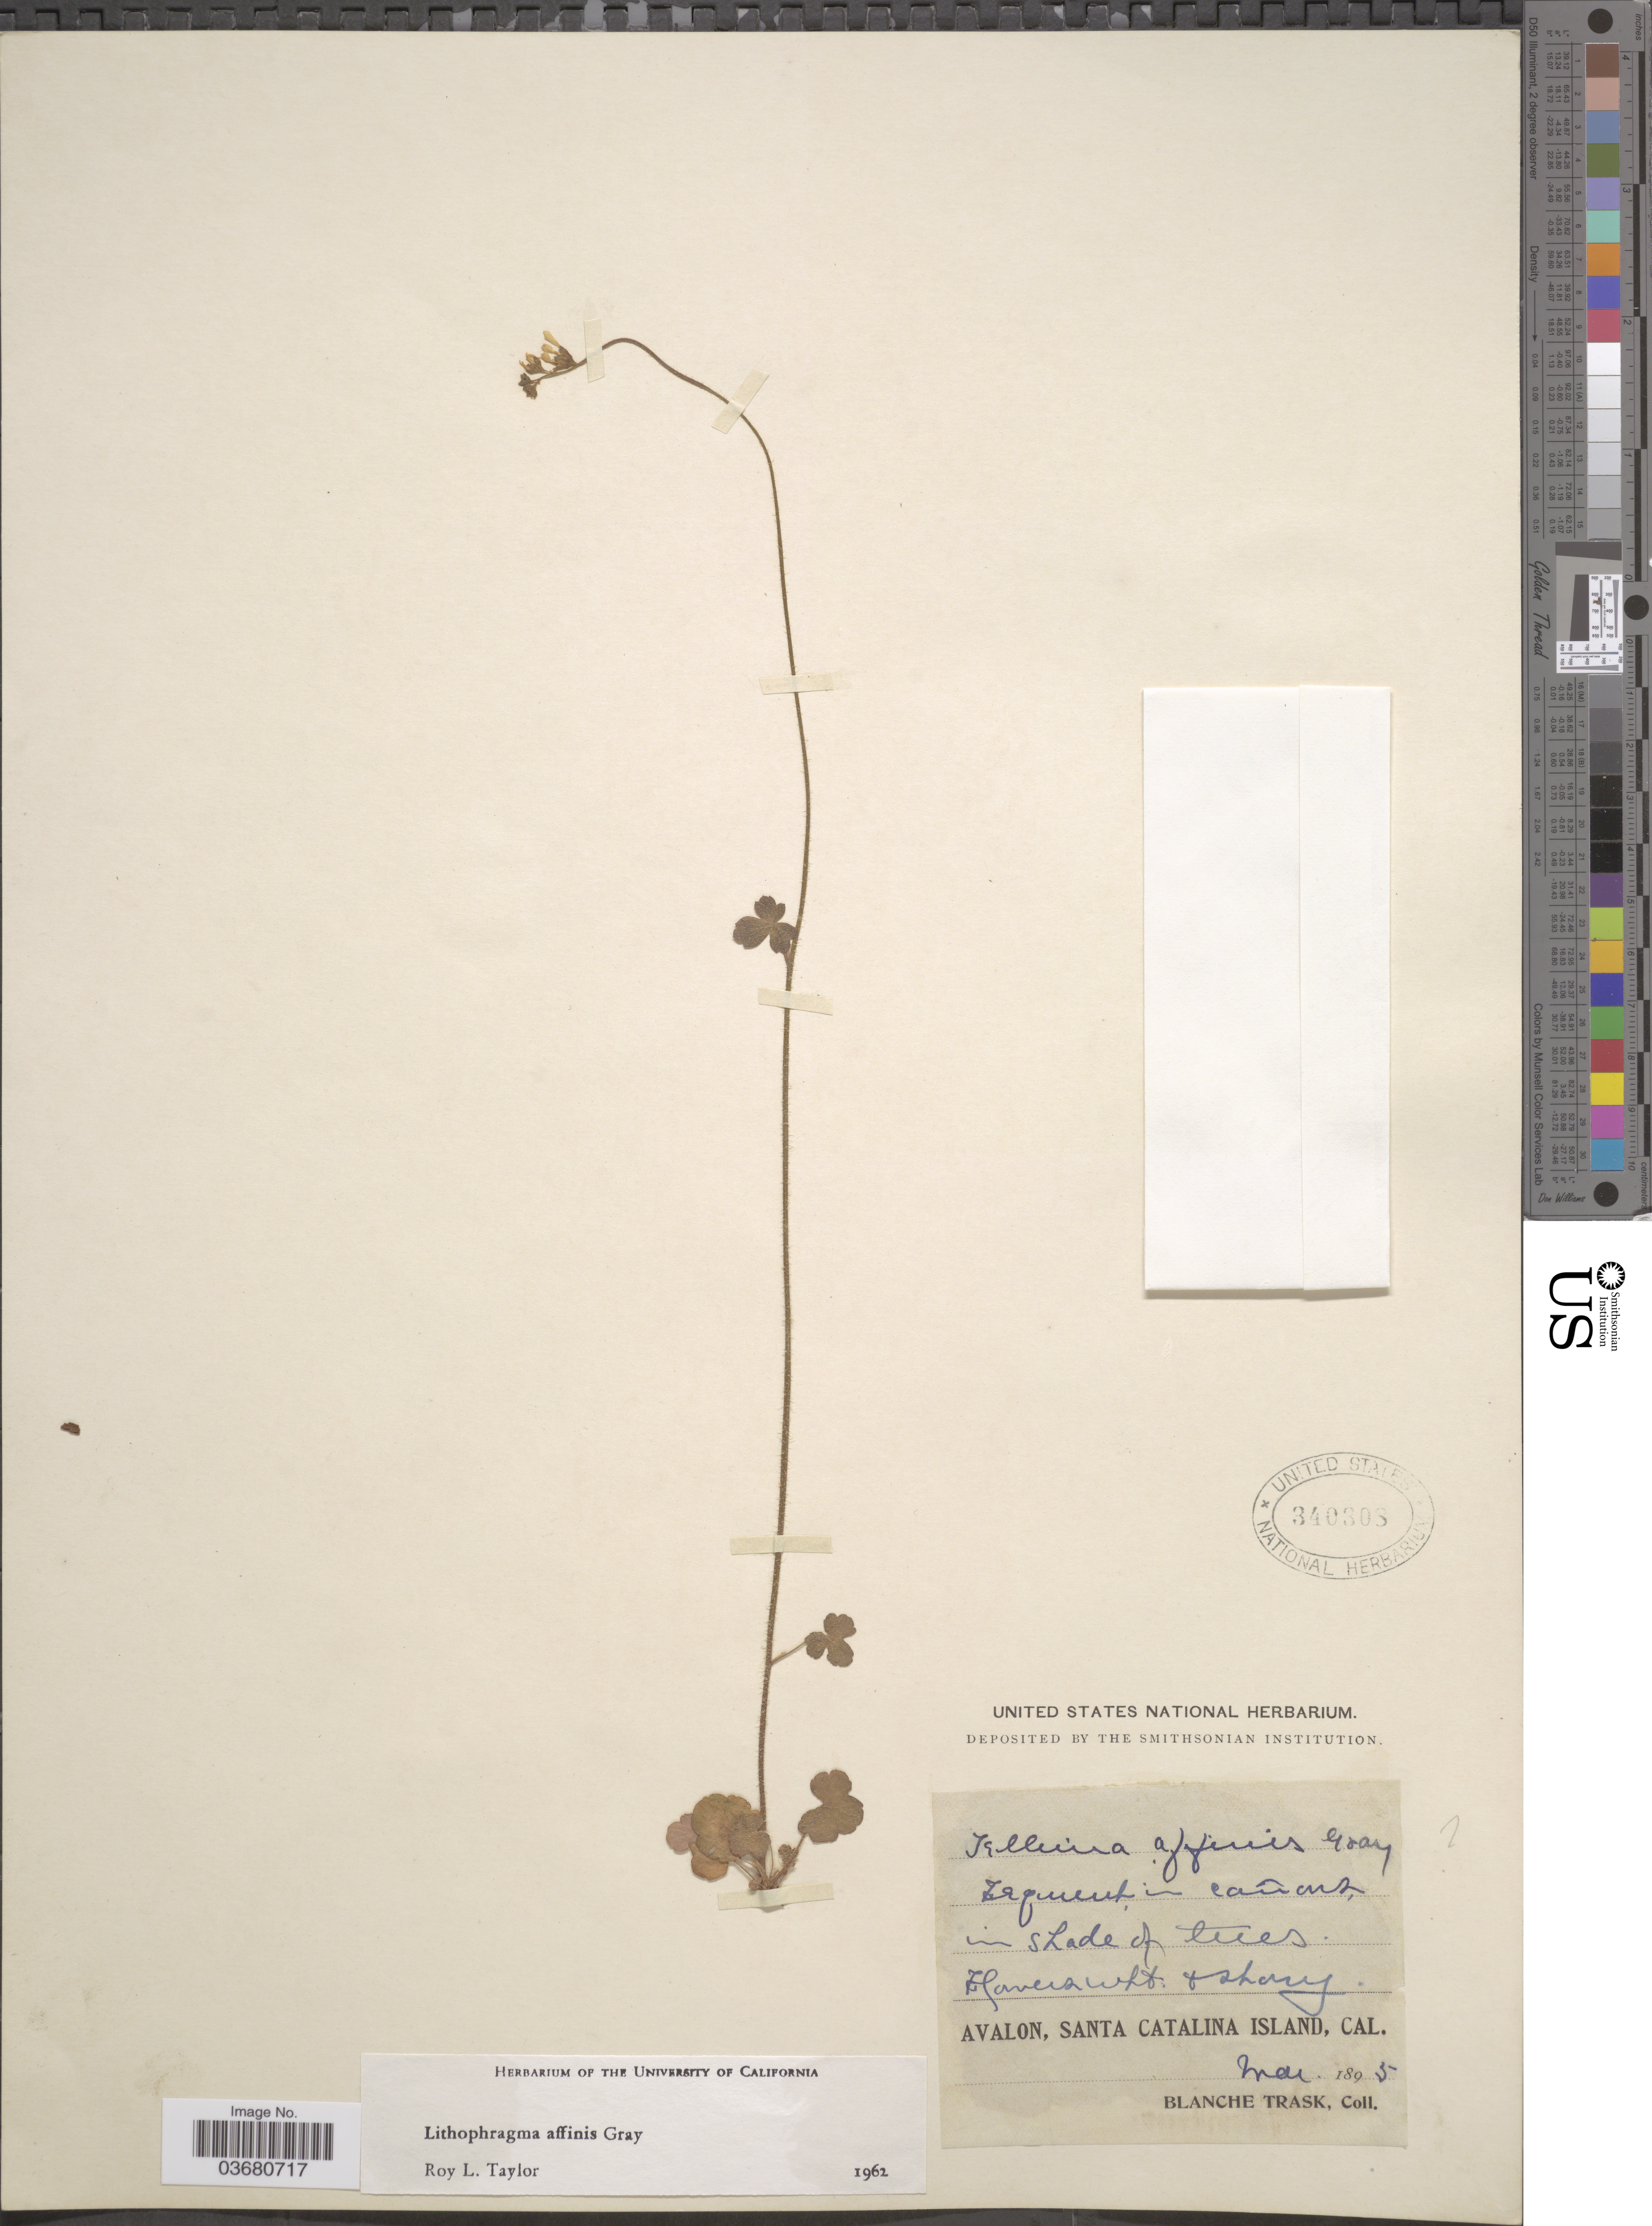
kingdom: Plantae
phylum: Tracheophyta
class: Magnoliopsida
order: Saxifragales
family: Saxifragaceae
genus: Lithophragma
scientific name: Lithophragma affine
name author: A. Gray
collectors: B. Trask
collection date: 1895-05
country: United States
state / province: California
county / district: Los Angeles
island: Santa Catalina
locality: Frequent in cañons, in shade of trees. Avalon, Santa Catalina Island.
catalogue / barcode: US 340308